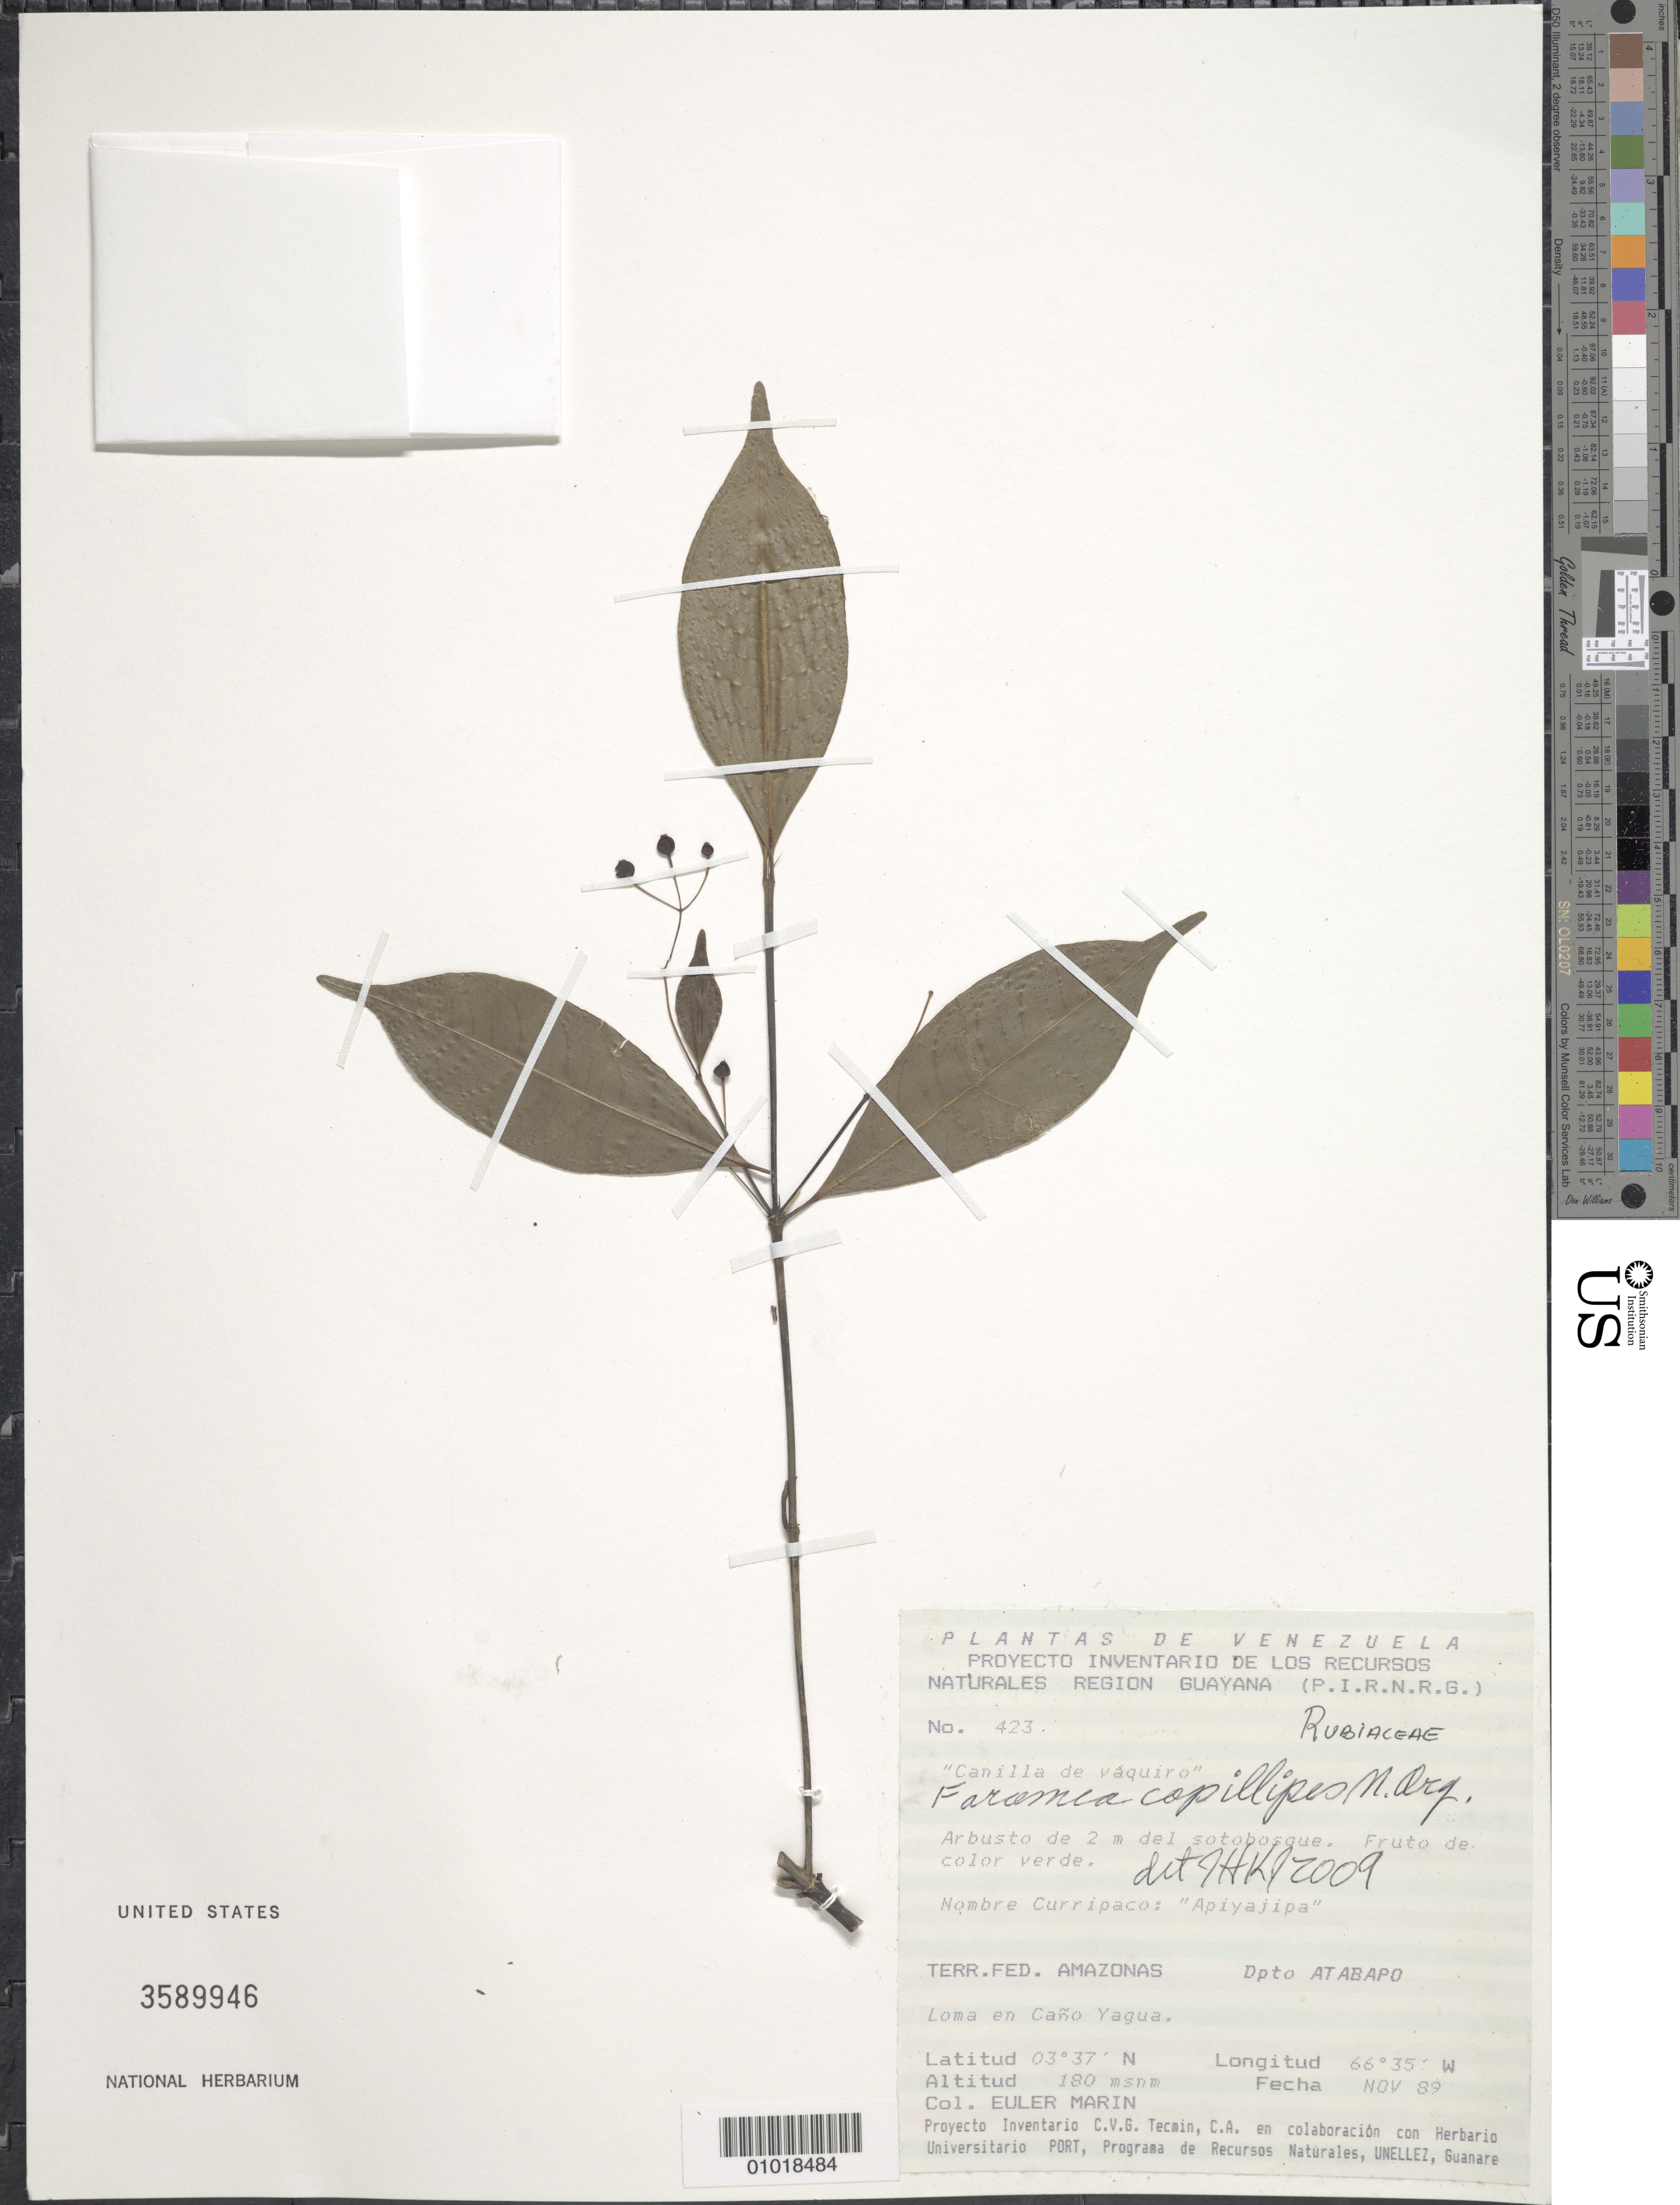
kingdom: Plantae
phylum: Tracheophyta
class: Magnoliopsida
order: Gentianales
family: Rubiaceae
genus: Faramea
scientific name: Faramea capillipes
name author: Müll. Arg.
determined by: Kirkbride, J. H.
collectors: E. Marin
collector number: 423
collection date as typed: Nov-89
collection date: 1989-11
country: Venezuela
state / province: Amazonas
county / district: Atabapo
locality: Caño Yagua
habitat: Loma; sotobosque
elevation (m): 180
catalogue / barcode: US 3589946